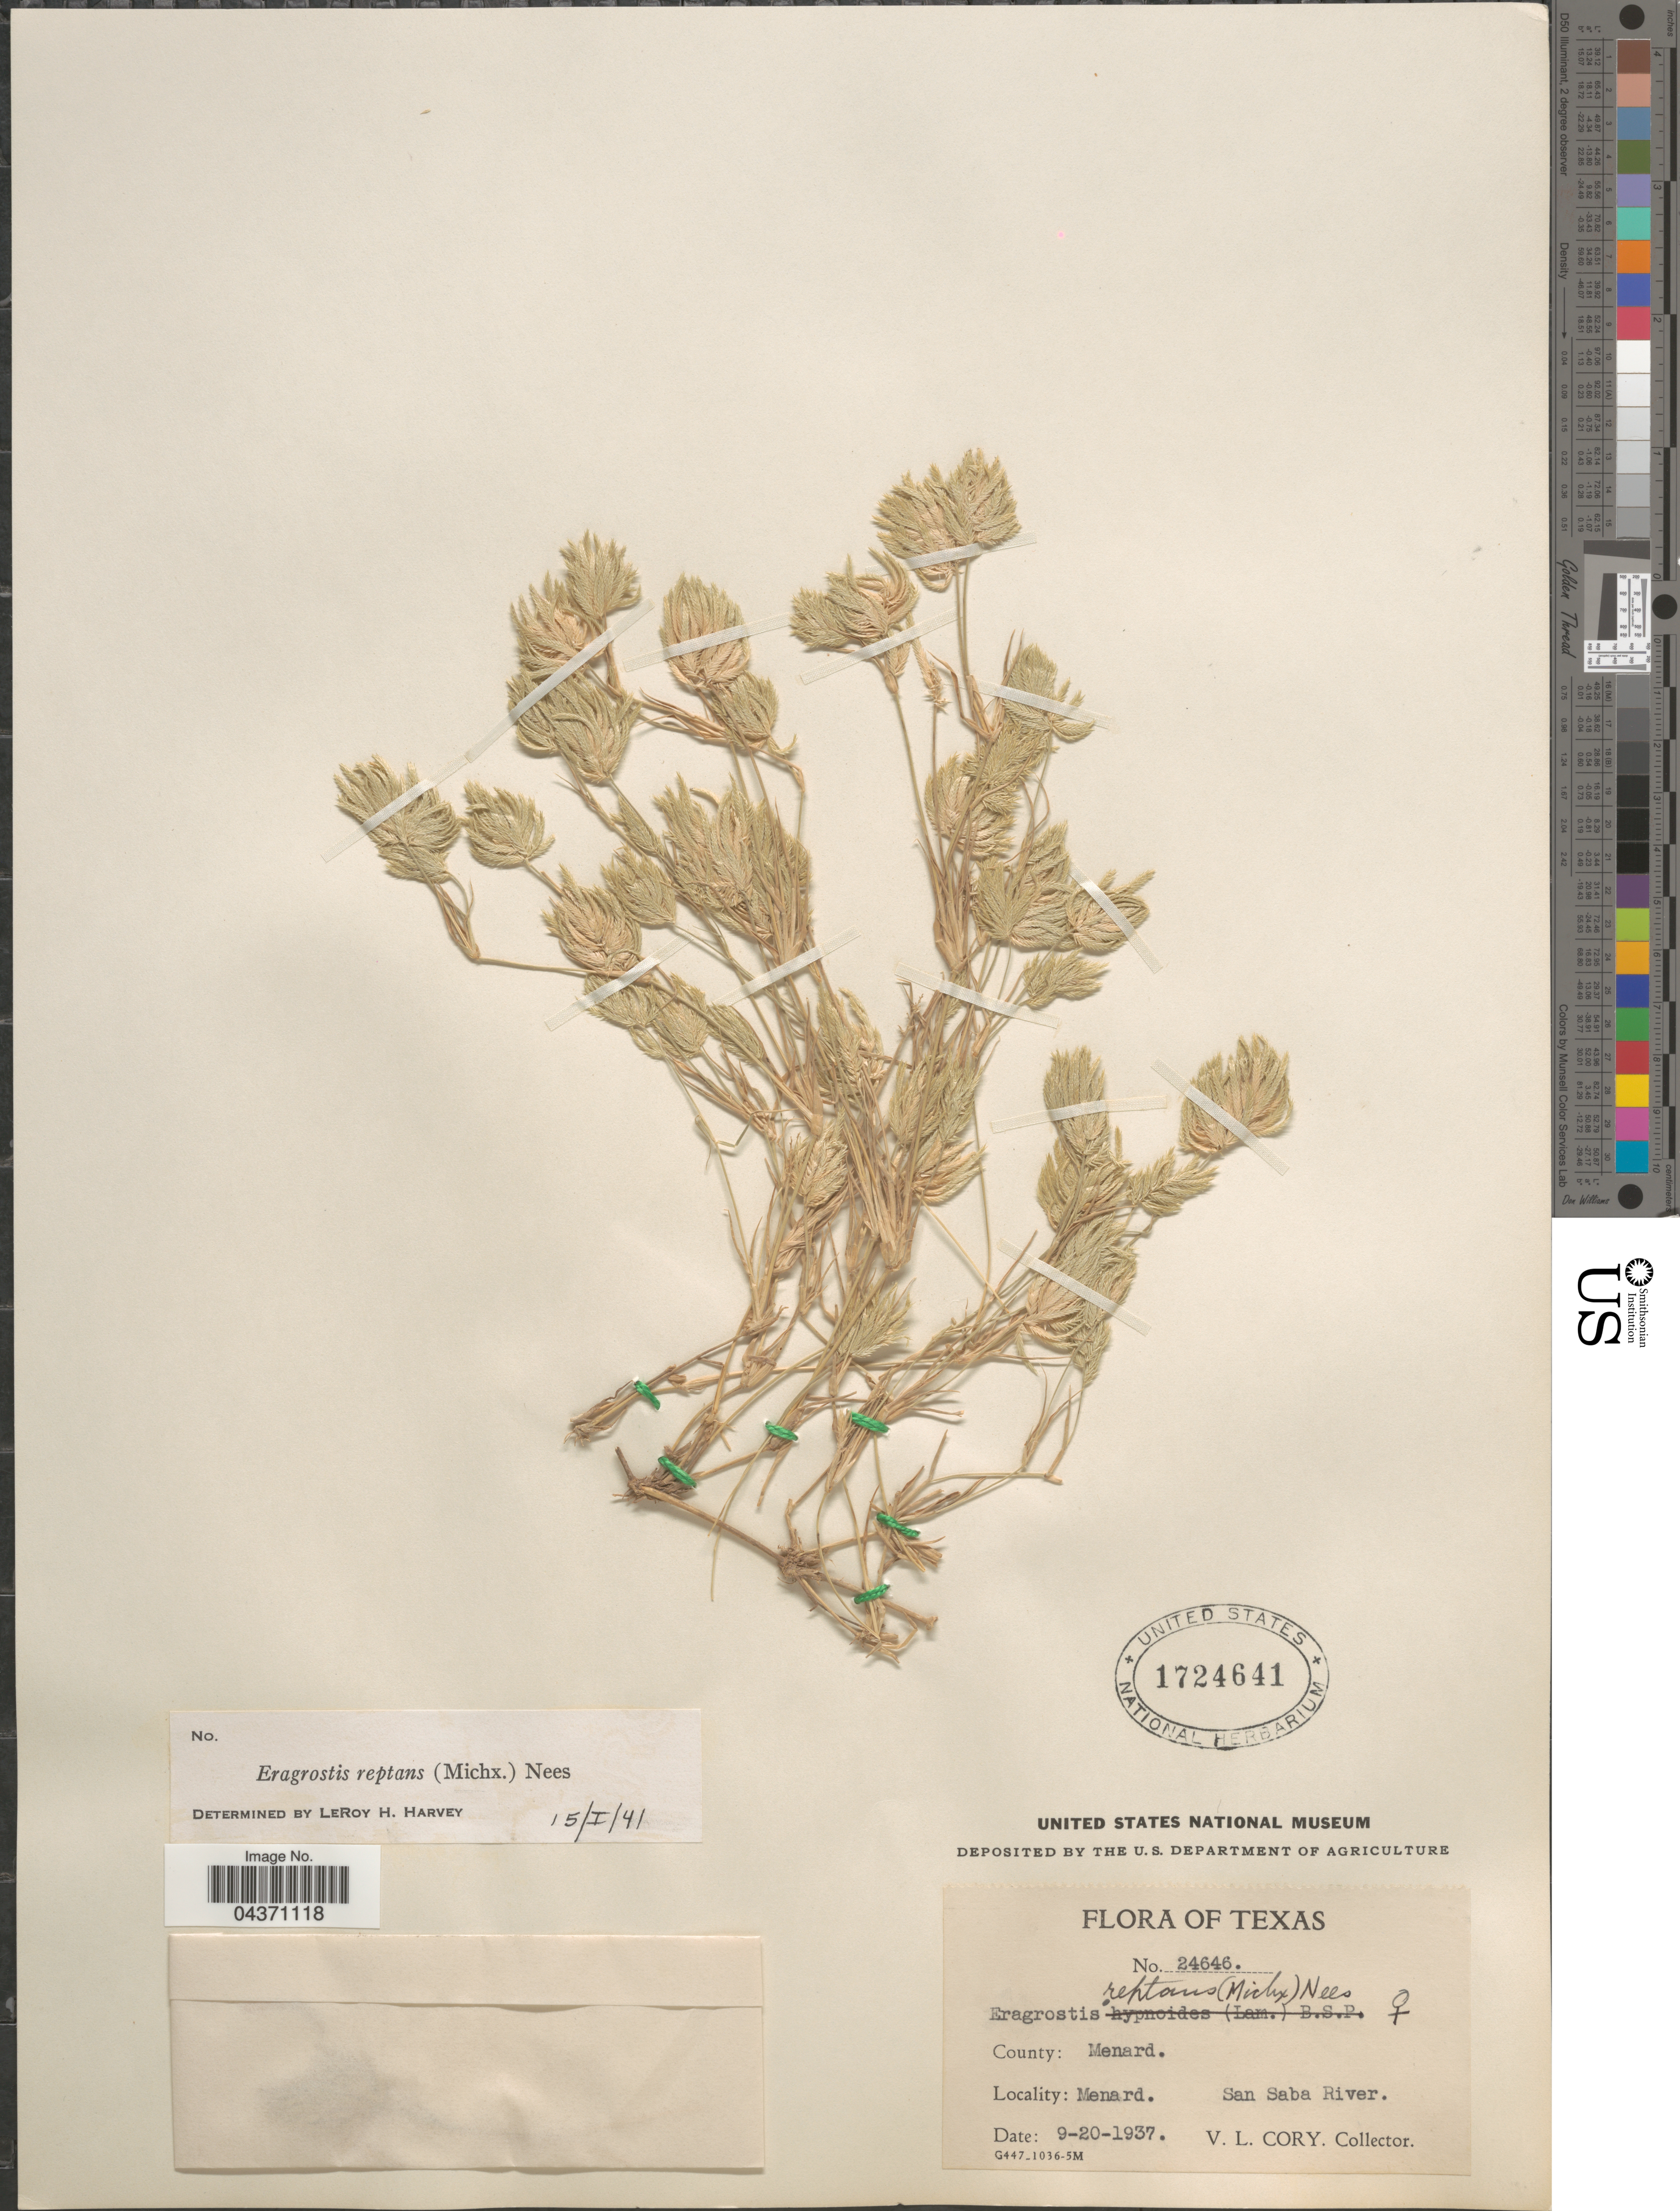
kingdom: Plantae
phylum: Tracheophyta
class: Liliopsida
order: Poales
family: Poaceae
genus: Eragrostis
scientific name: Eragrostis reptans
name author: (Michx.) Nees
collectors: V. Cory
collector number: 24646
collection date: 1937-09-20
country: United States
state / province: Texas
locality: County: Menard. Menard. San Saba River.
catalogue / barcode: US 1724641